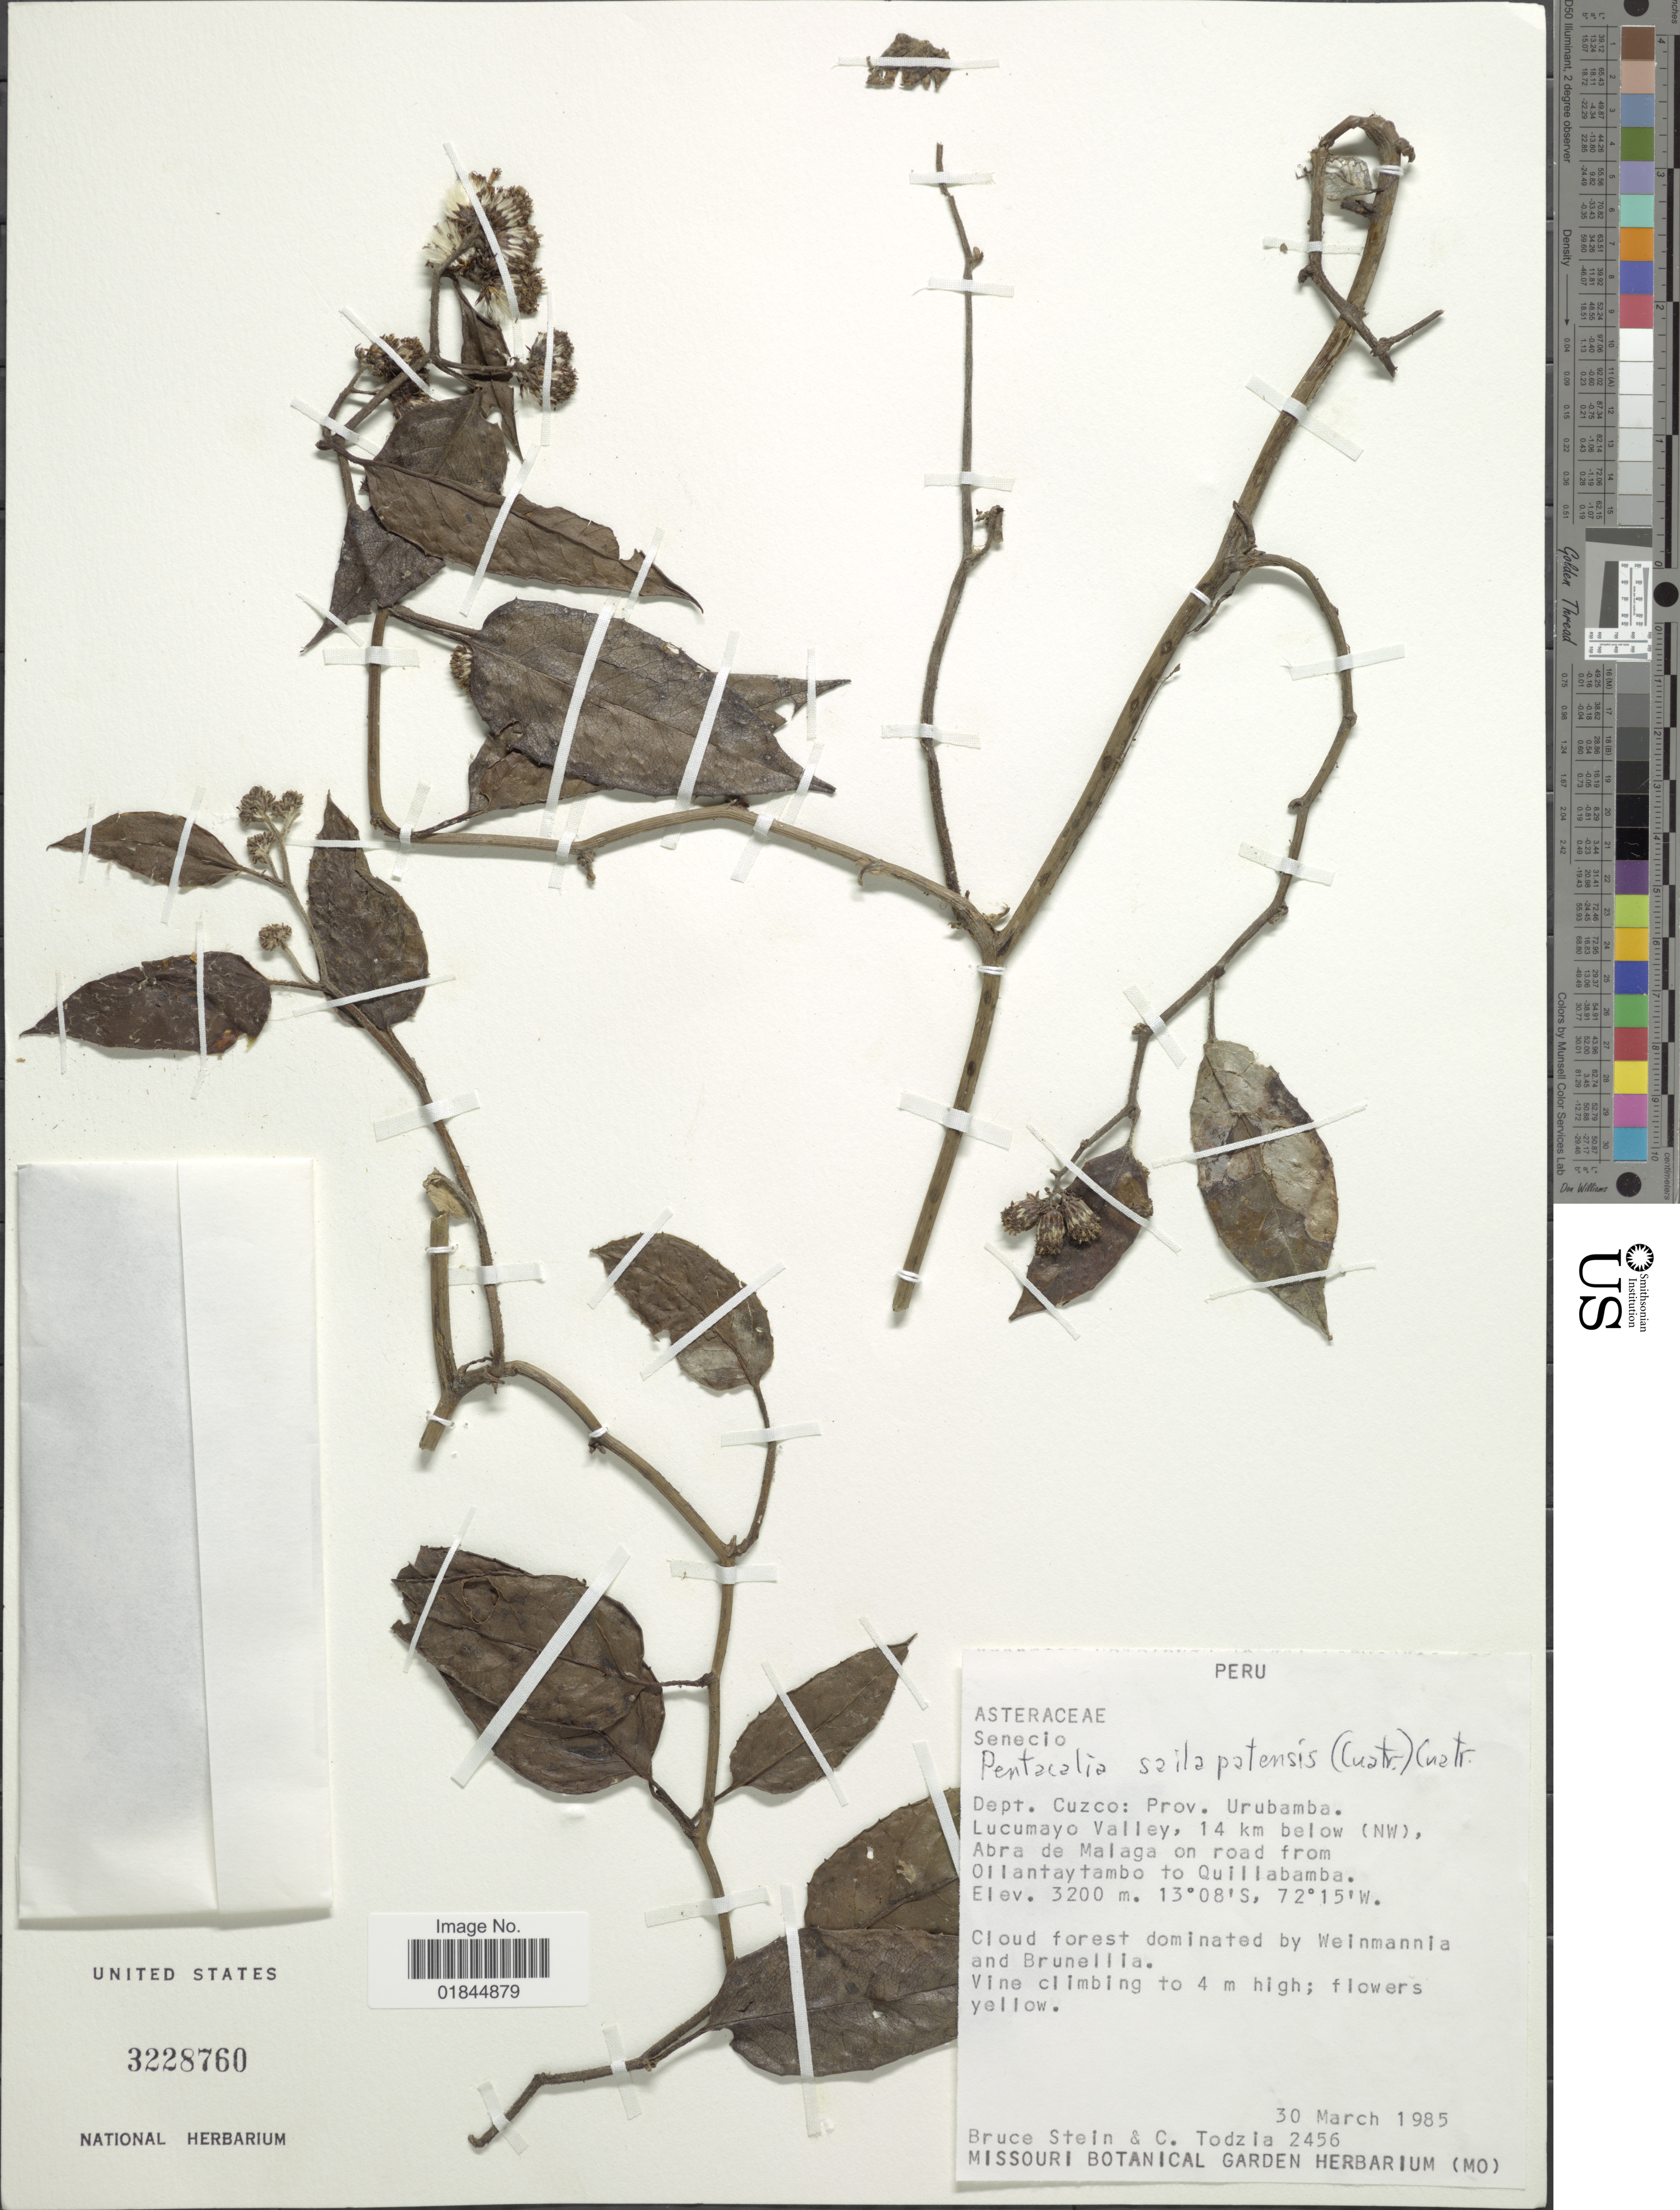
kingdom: Plantae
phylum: Tracheophyta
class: Magnoliopsida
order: Asterales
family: Asteraceae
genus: Pentacalia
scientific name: Pentacalia sailapatensis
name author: (Cuatrec.) Cuatrec.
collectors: B. A. Stein & C. A. Todzia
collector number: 2456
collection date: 1985-03-30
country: Peru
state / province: Cusco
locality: Dept. Cuzco: Prov. Urubamba. Lucumayo Valley, 14 km below (NW). Abra de Malaga on road from Ollantaytambo to Quillabamba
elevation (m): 3200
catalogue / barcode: US 3228760